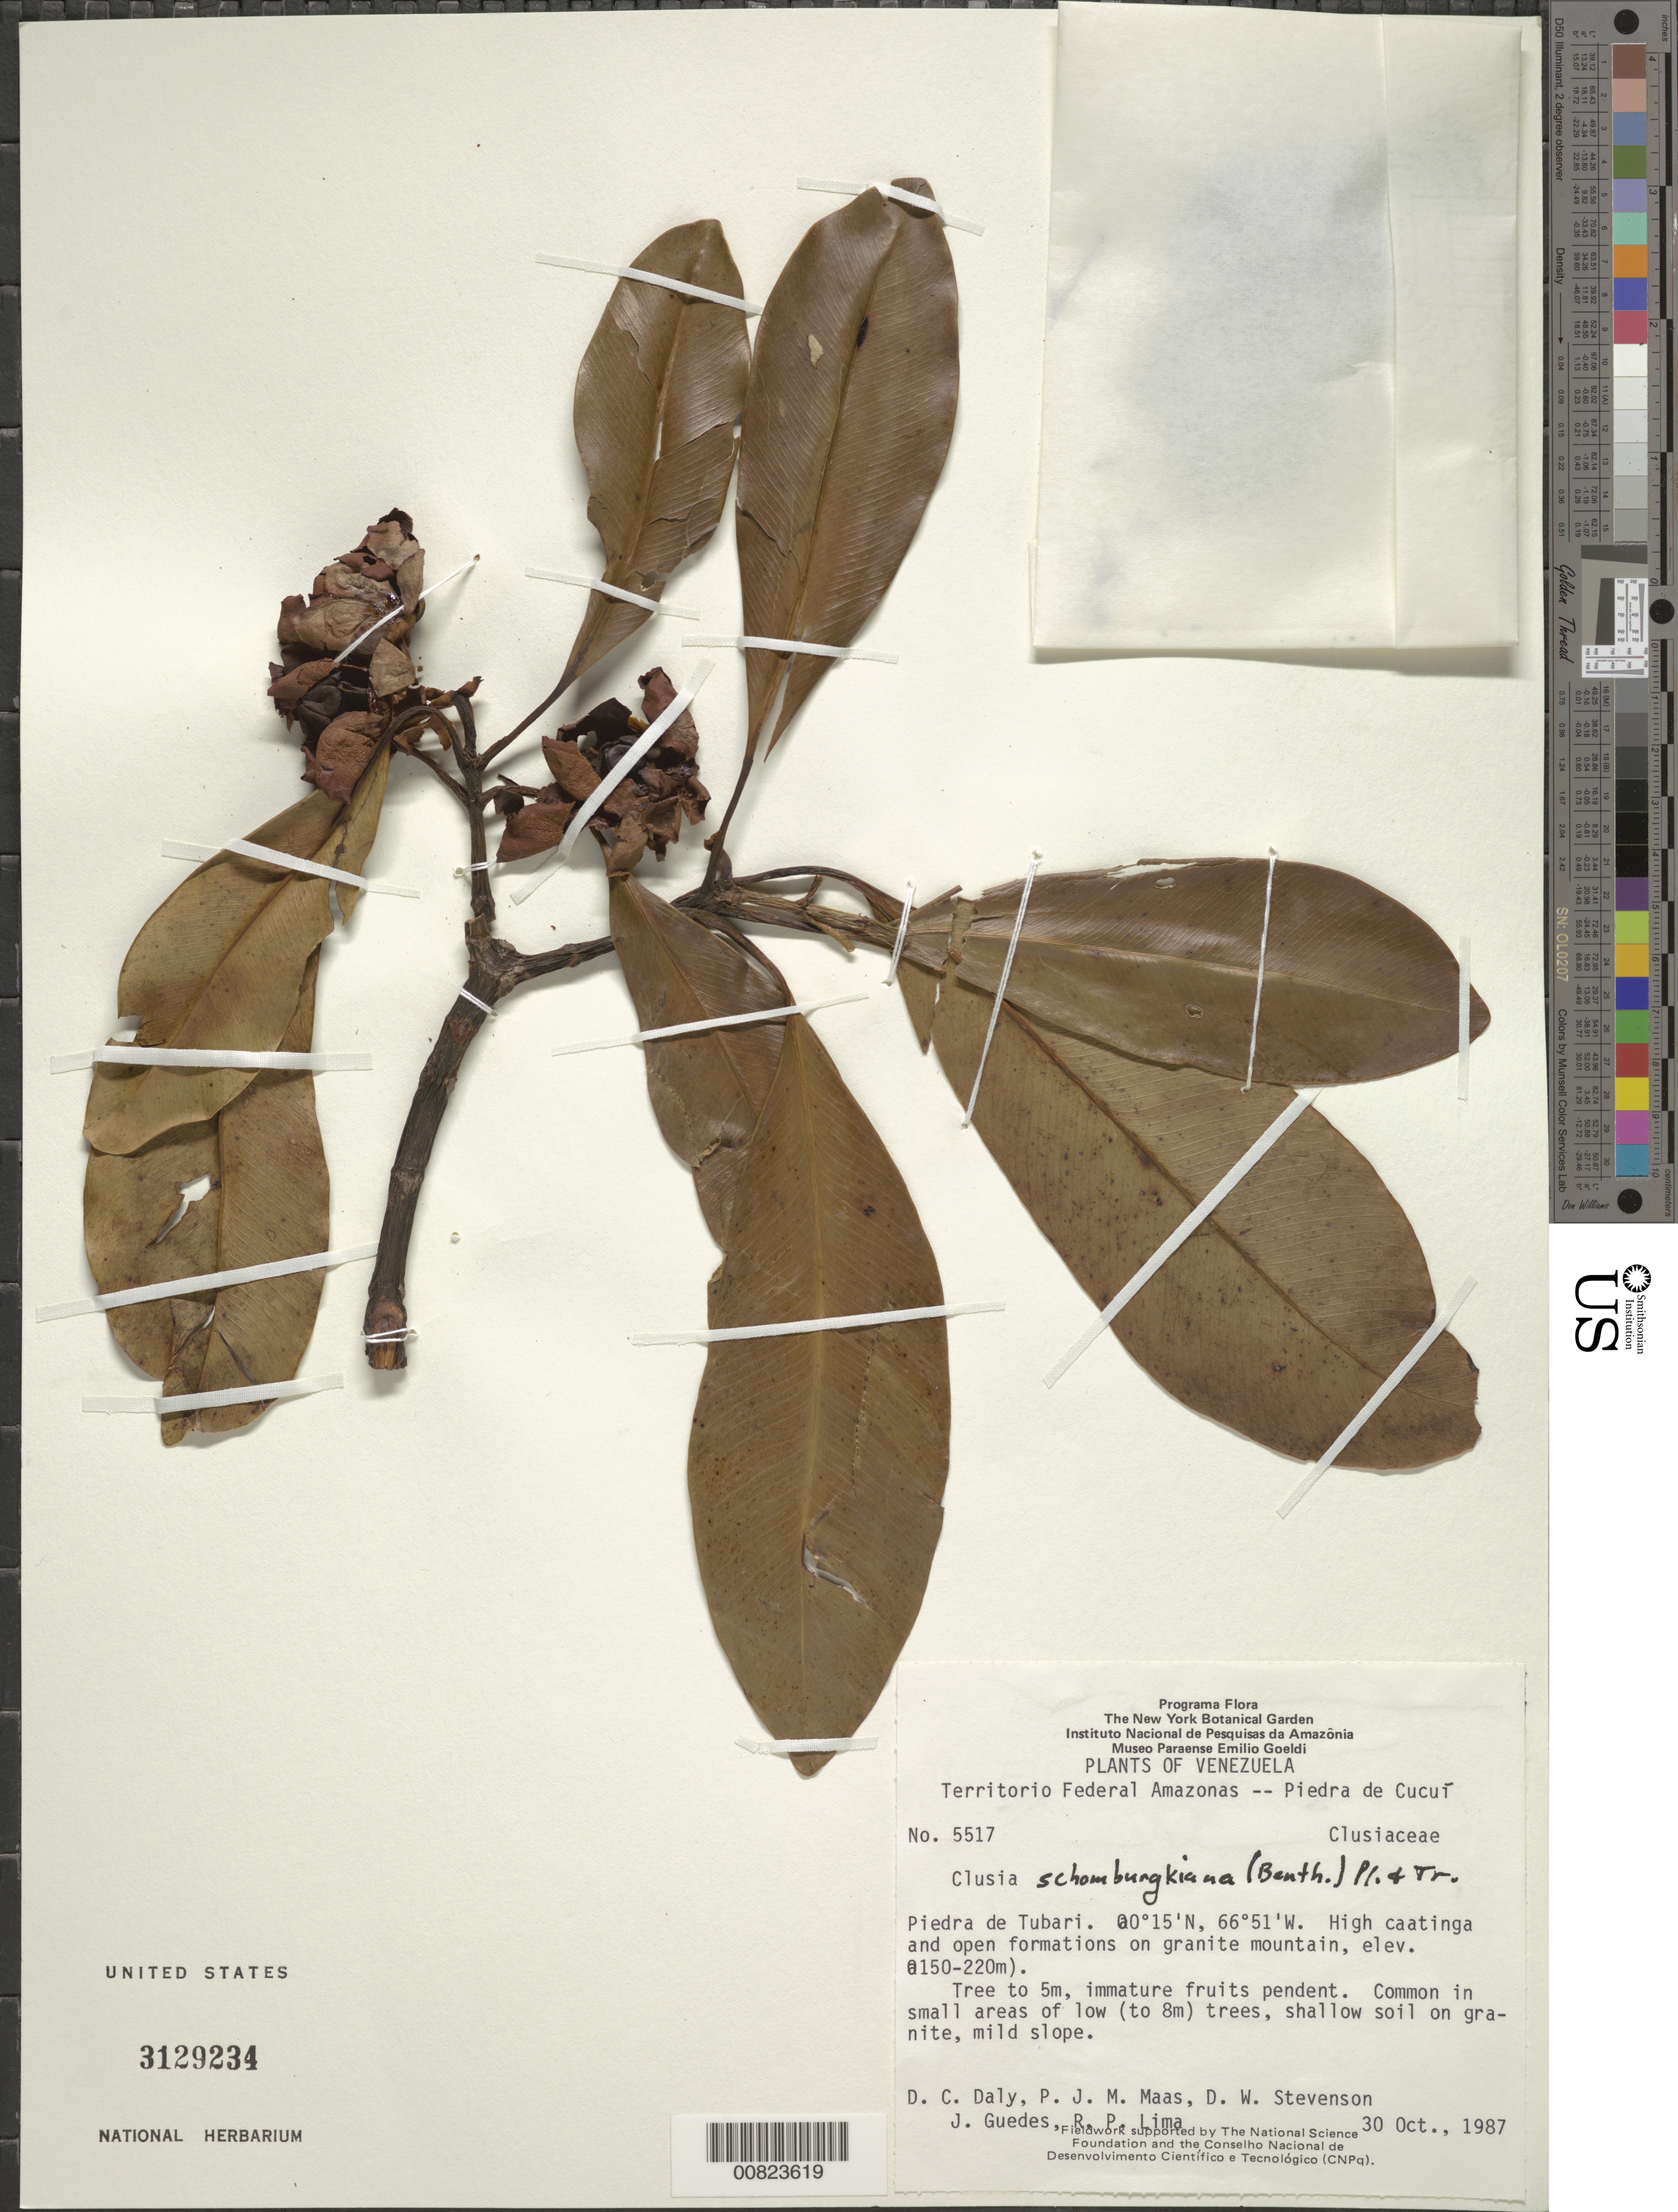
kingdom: Plantae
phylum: Tracheophyta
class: Magnoliopsida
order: Malpighiales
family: Clusiaceae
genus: Clusia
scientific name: Clusia schomburgkiana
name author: (Planch. & Triana) Benth. ex Engl.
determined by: Pipoly, J. J., III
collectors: D. C. Daly, P. Maas, D. W. Stevenson, J. Guedes & R. P. Lima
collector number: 5517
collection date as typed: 30-Oct-87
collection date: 1987-10-30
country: Venezuela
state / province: Amazonas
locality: Piedra de Tubari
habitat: High caatinga, open formation on granite mountain; in small areas of low trees, shallow soil on granite, mild sleep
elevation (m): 150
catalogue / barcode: US 3129234